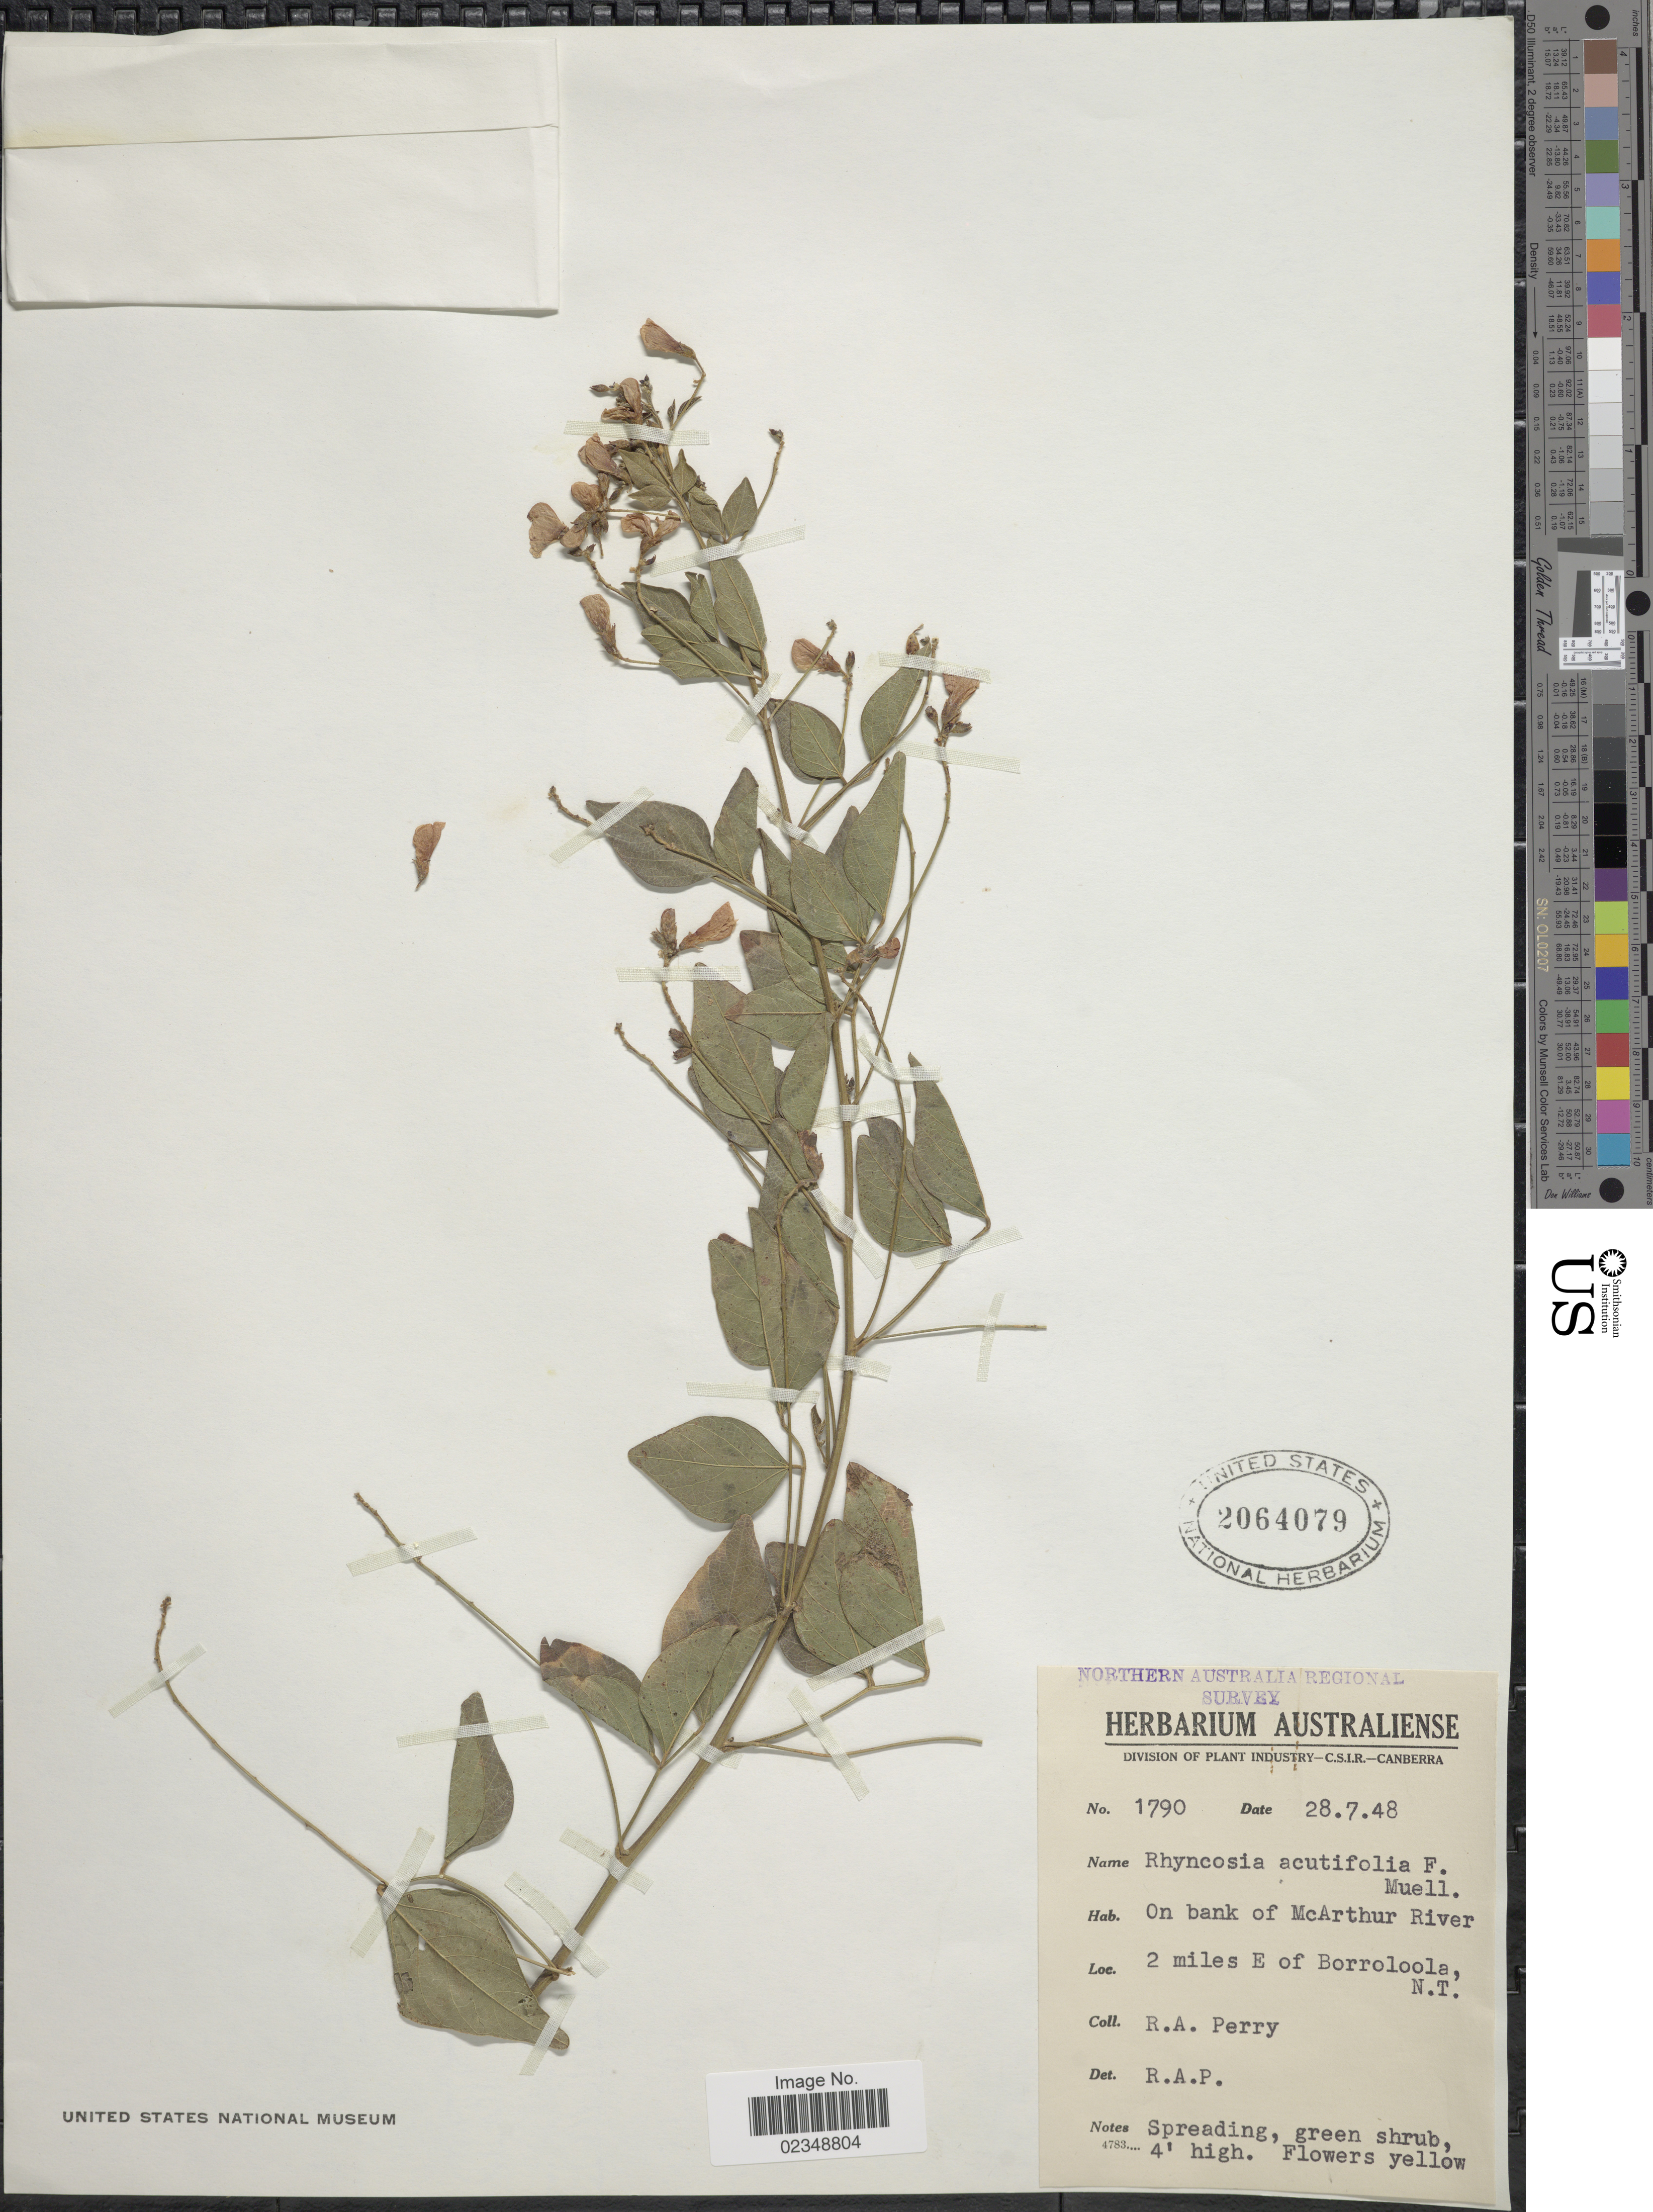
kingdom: Plantae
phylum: Tracheophyta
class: Magnoliopsida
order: Fabales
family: Fabaceae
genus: Rhynchosia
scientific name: Rhynchosia acutifolia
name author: F. Muell. ex Benth.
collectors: Perry, R. A.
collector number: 1790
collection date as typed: Transcribed d/m/y: 28/7/48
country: Australia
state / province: Northern Territory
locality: On bank of McArthur River. 2 miles E of Borroloola, N.T.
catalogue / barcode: US 2064079